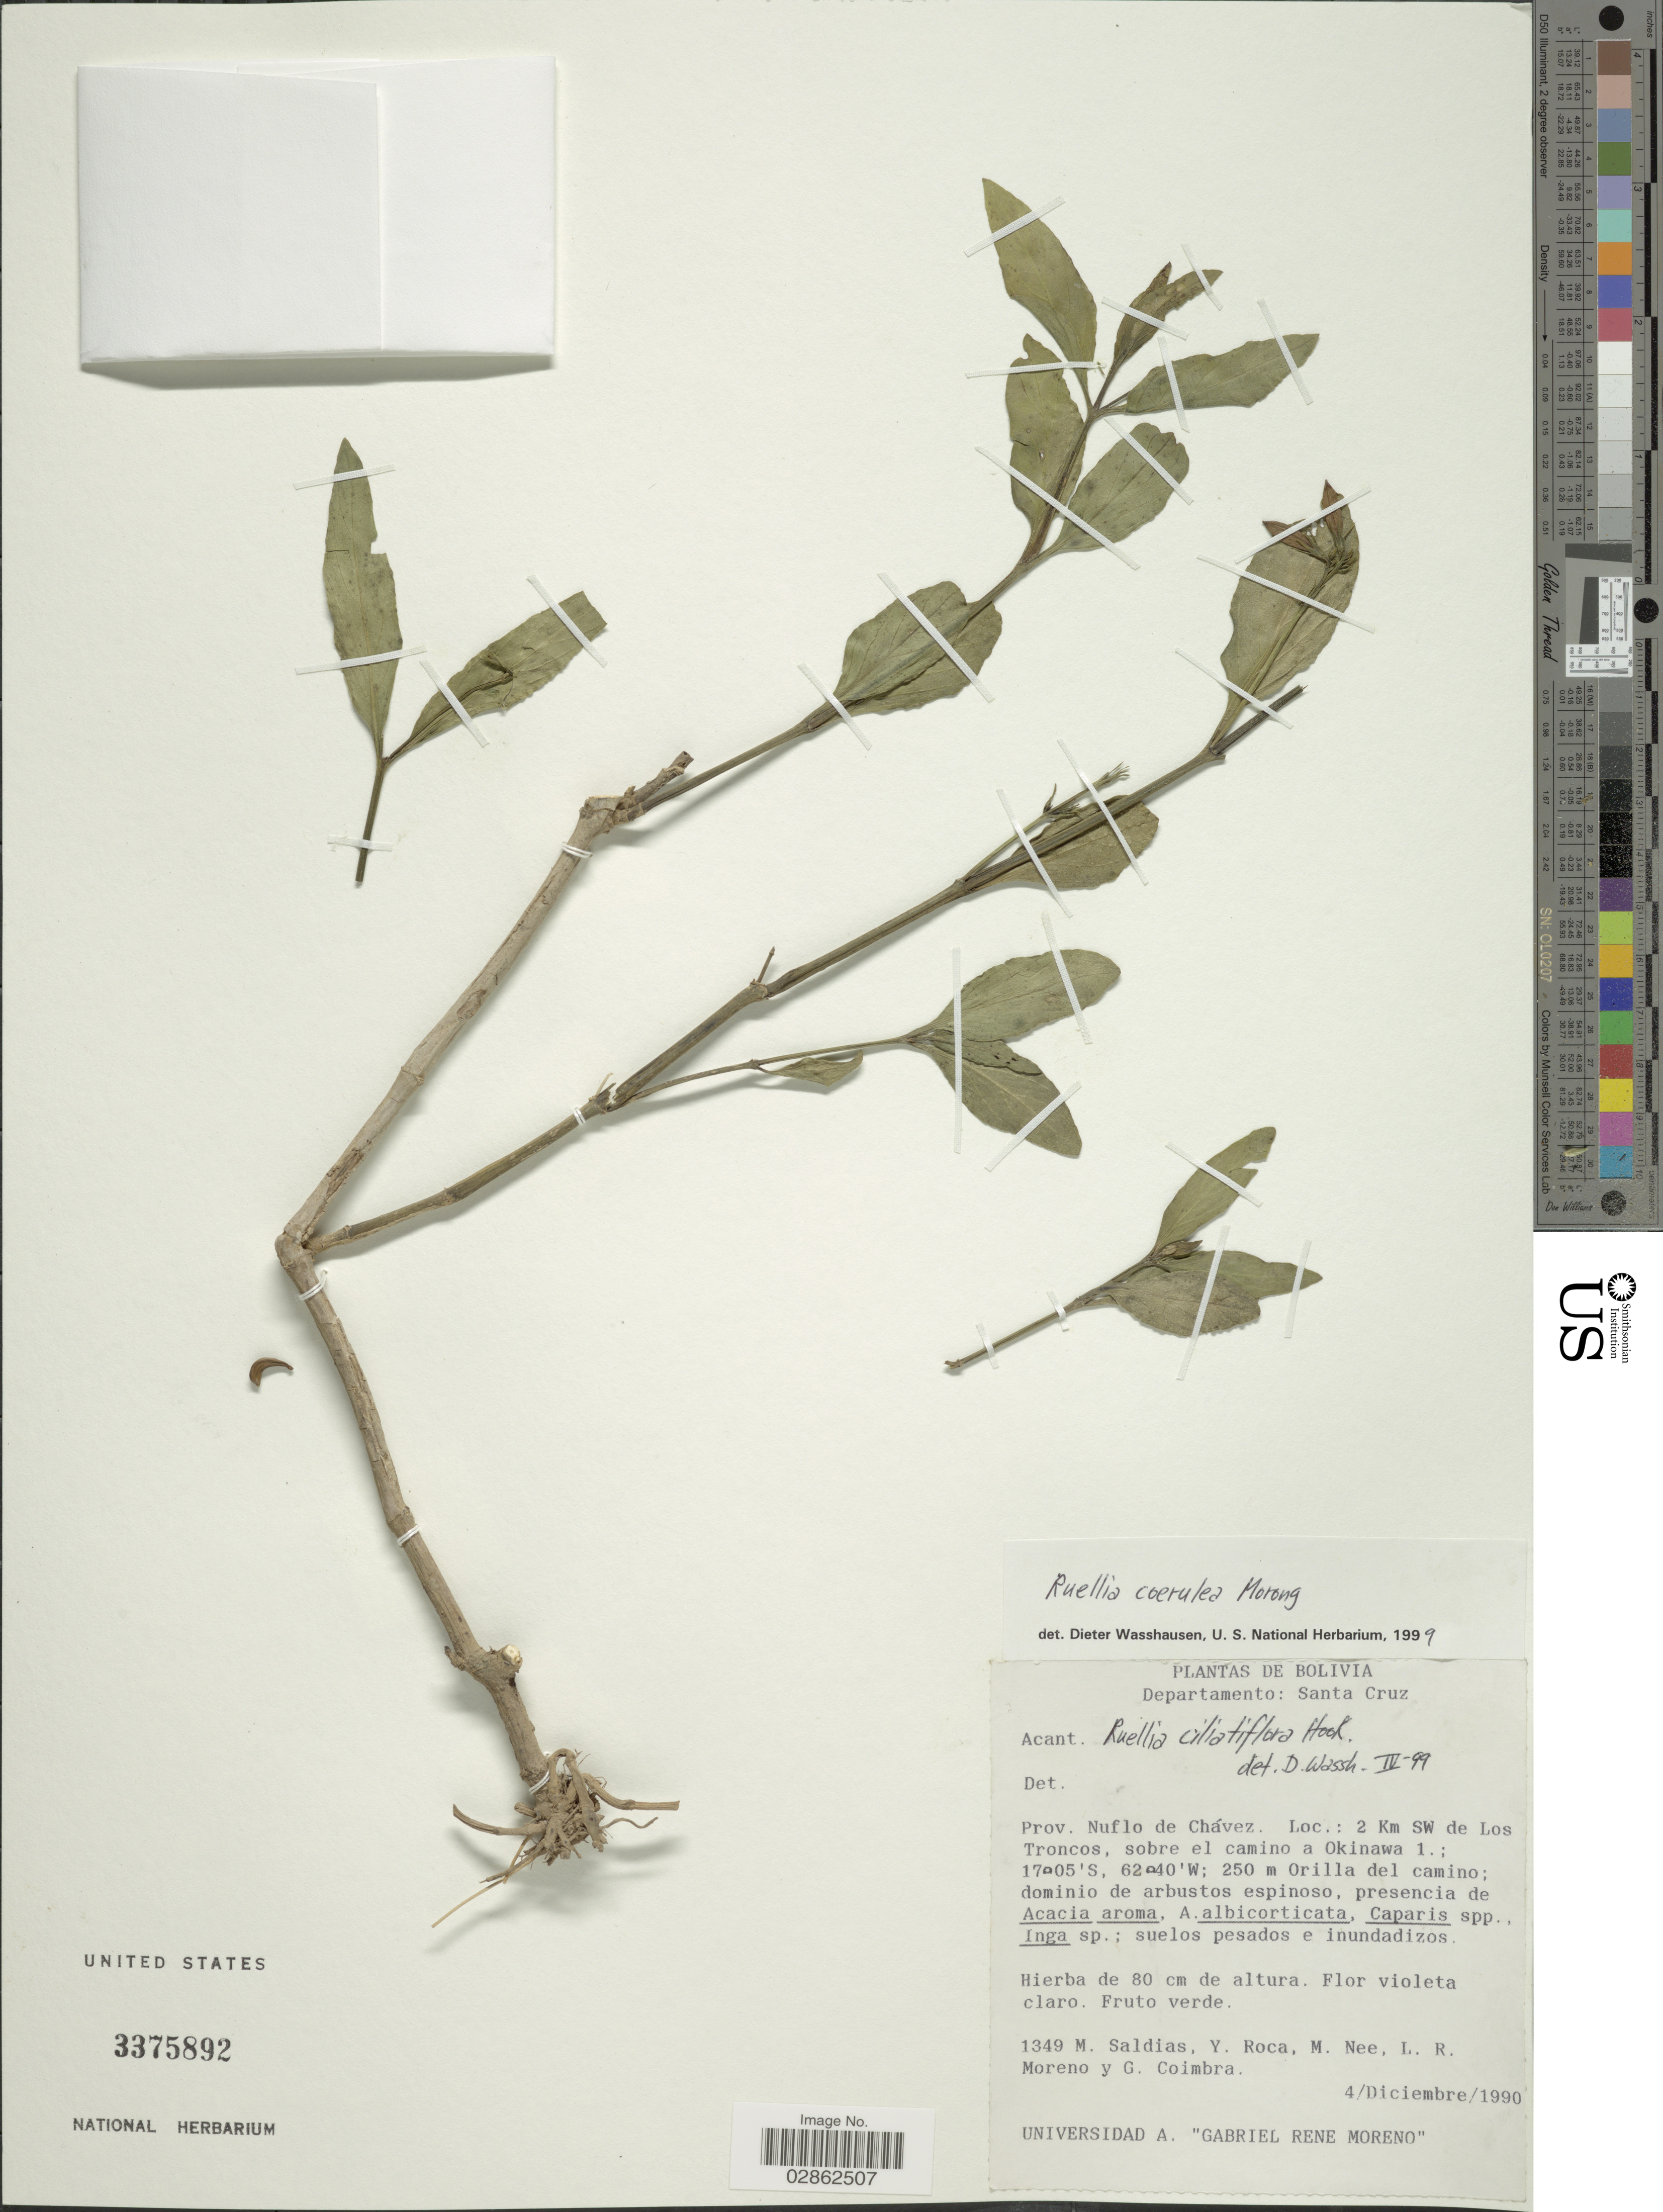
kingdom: Plantae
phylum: Tracheophyta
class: Magnoliopsida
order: Lamiales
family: Acanthaceae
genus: Ruellia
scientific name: Ruellia tweediana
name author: Griseb.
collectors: M. Saldias, Y. Roca, M. Nee, L. Moreno & G. Coimbra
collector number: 1349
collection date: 1990-12-04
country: Bolivia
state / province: Santa Cruz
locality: Departamento: Santa Cruz. Prov. Nuflo de Chávez. 2 km SW de Los Troncos, sobre el camino a Okinawa 1.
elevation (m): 250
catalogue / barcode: US 3375892